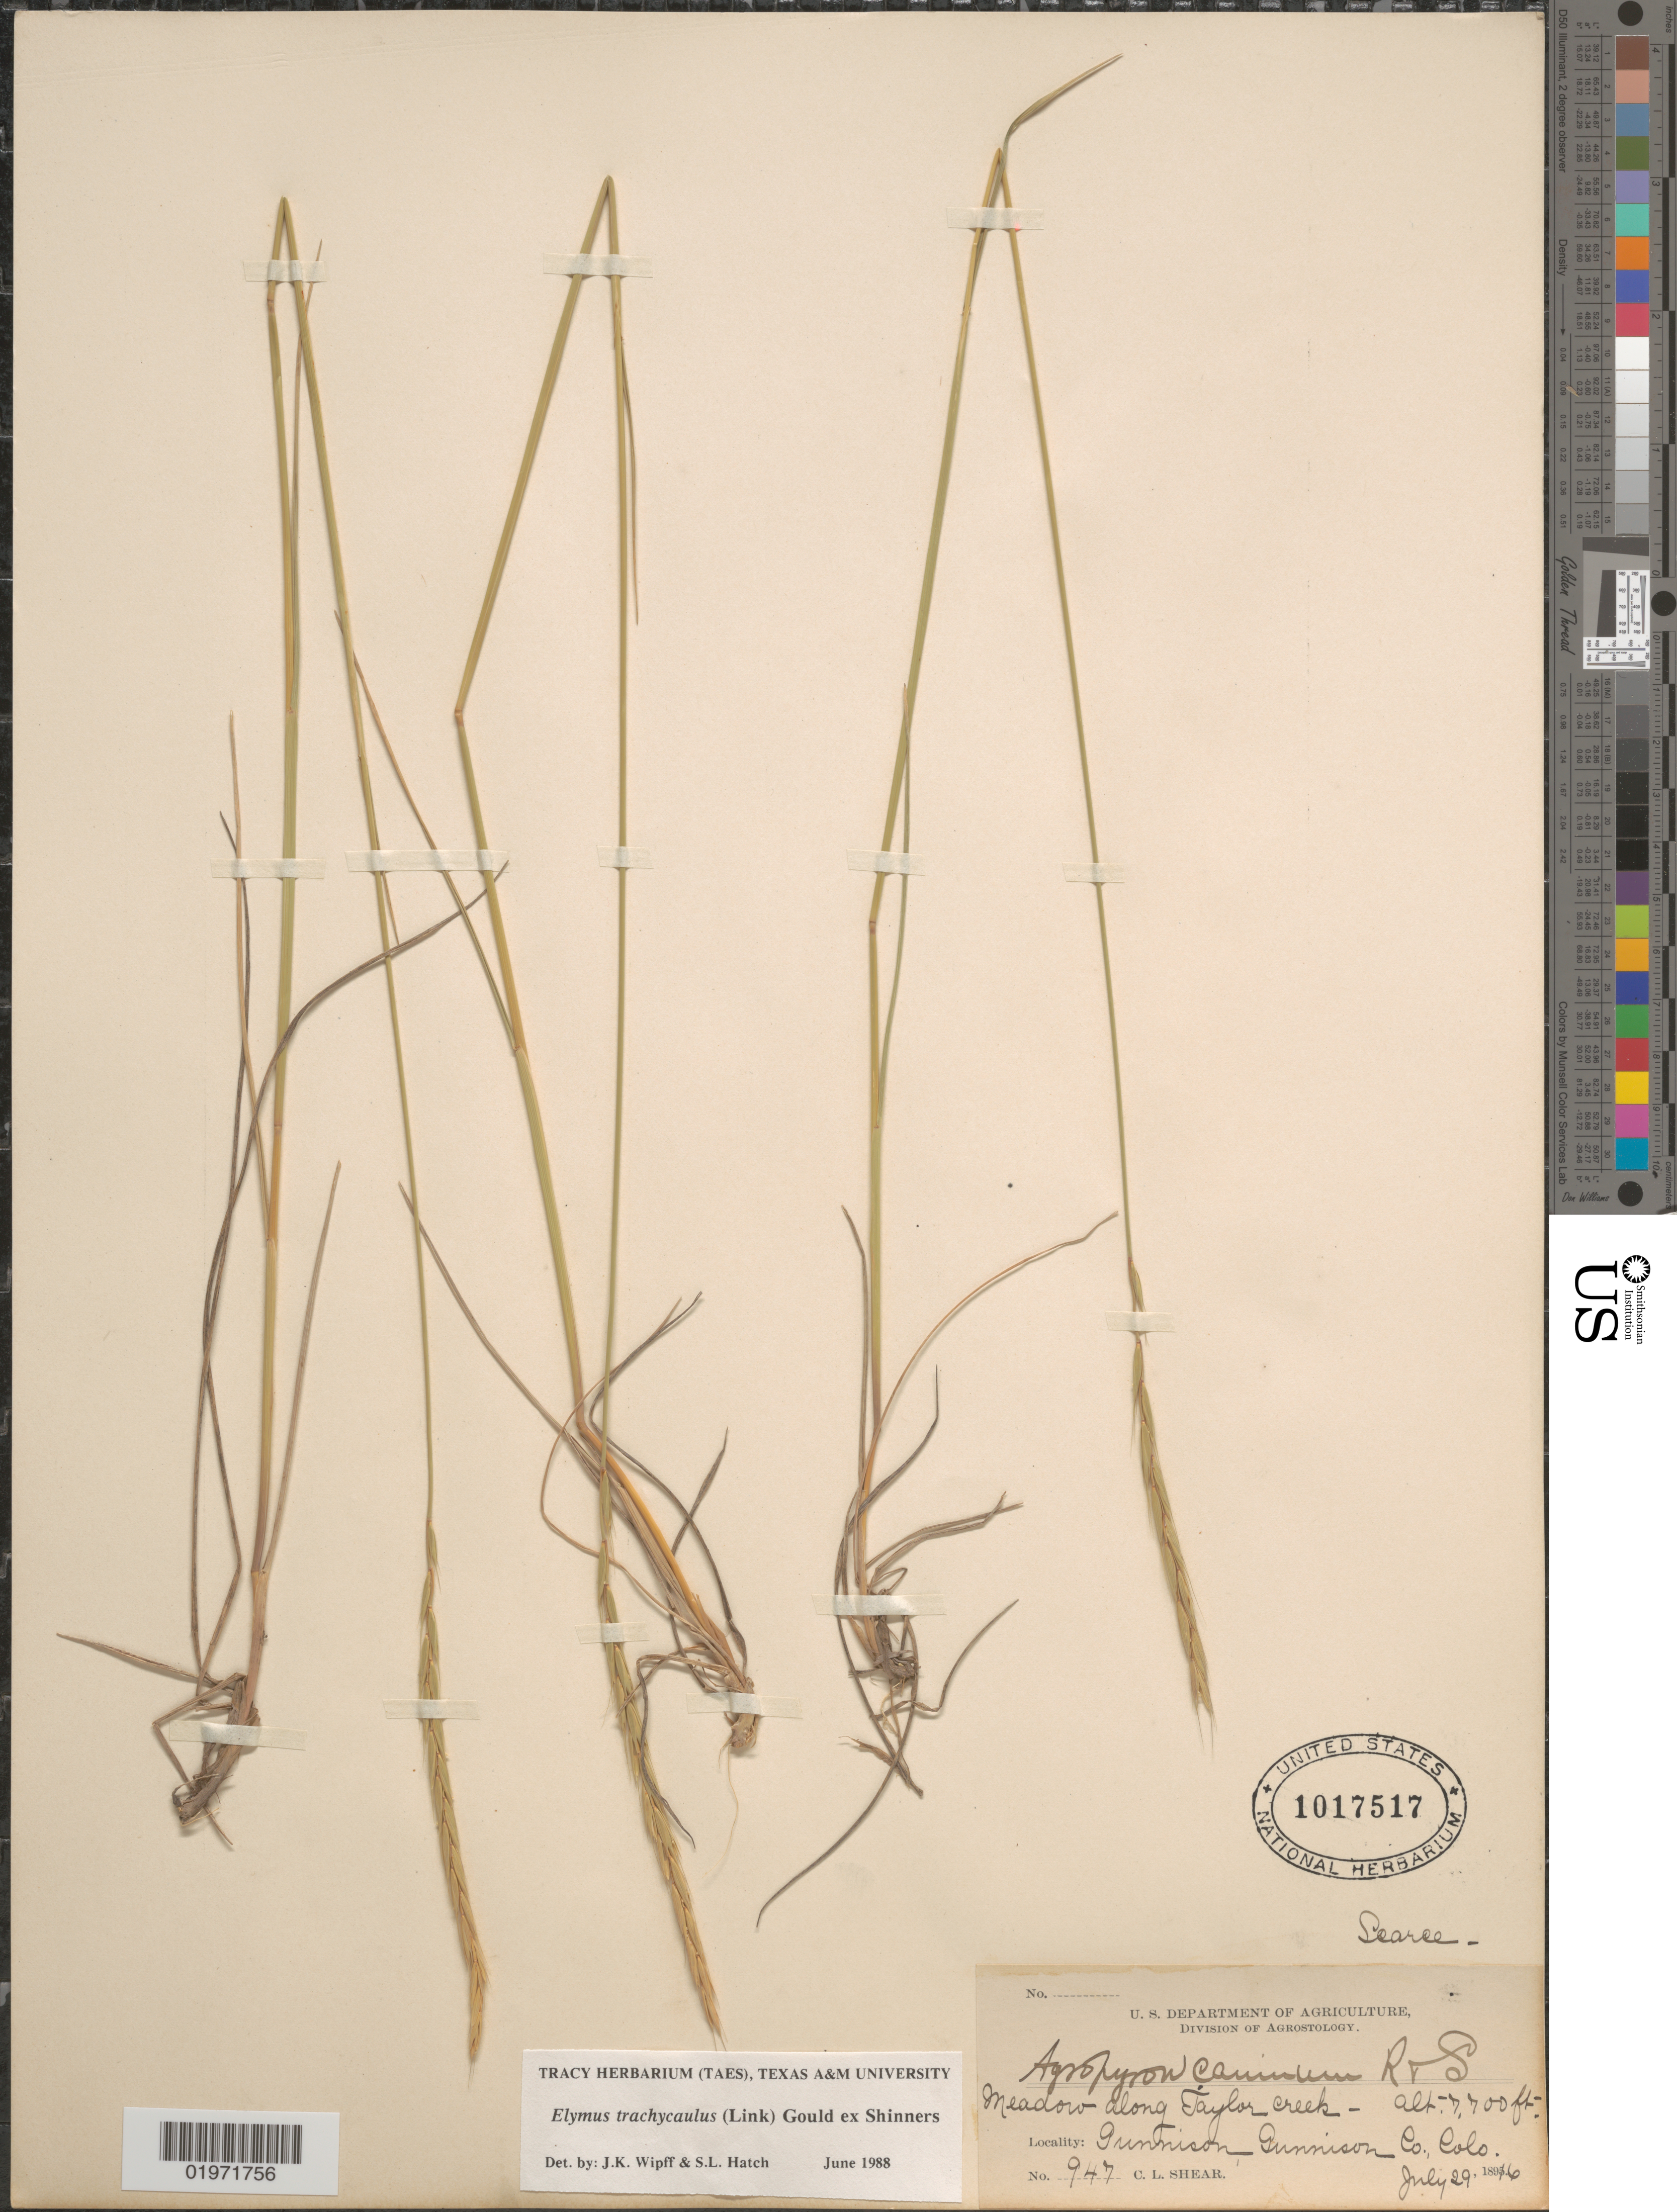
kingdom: Plantae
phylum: Tracheophyta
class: Liliopsida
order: Poales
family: Poaceae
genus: Elymus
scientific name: Elymus trachycaulus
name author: (Link) Gould ex Shinners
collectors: C. L. Shear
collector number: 947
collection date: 1896-07-29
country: United States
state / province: Colorado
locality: Meadow along Taylor Creek, Gunnison, Gunnison Co.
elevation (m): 2347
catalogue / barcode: US 1017517